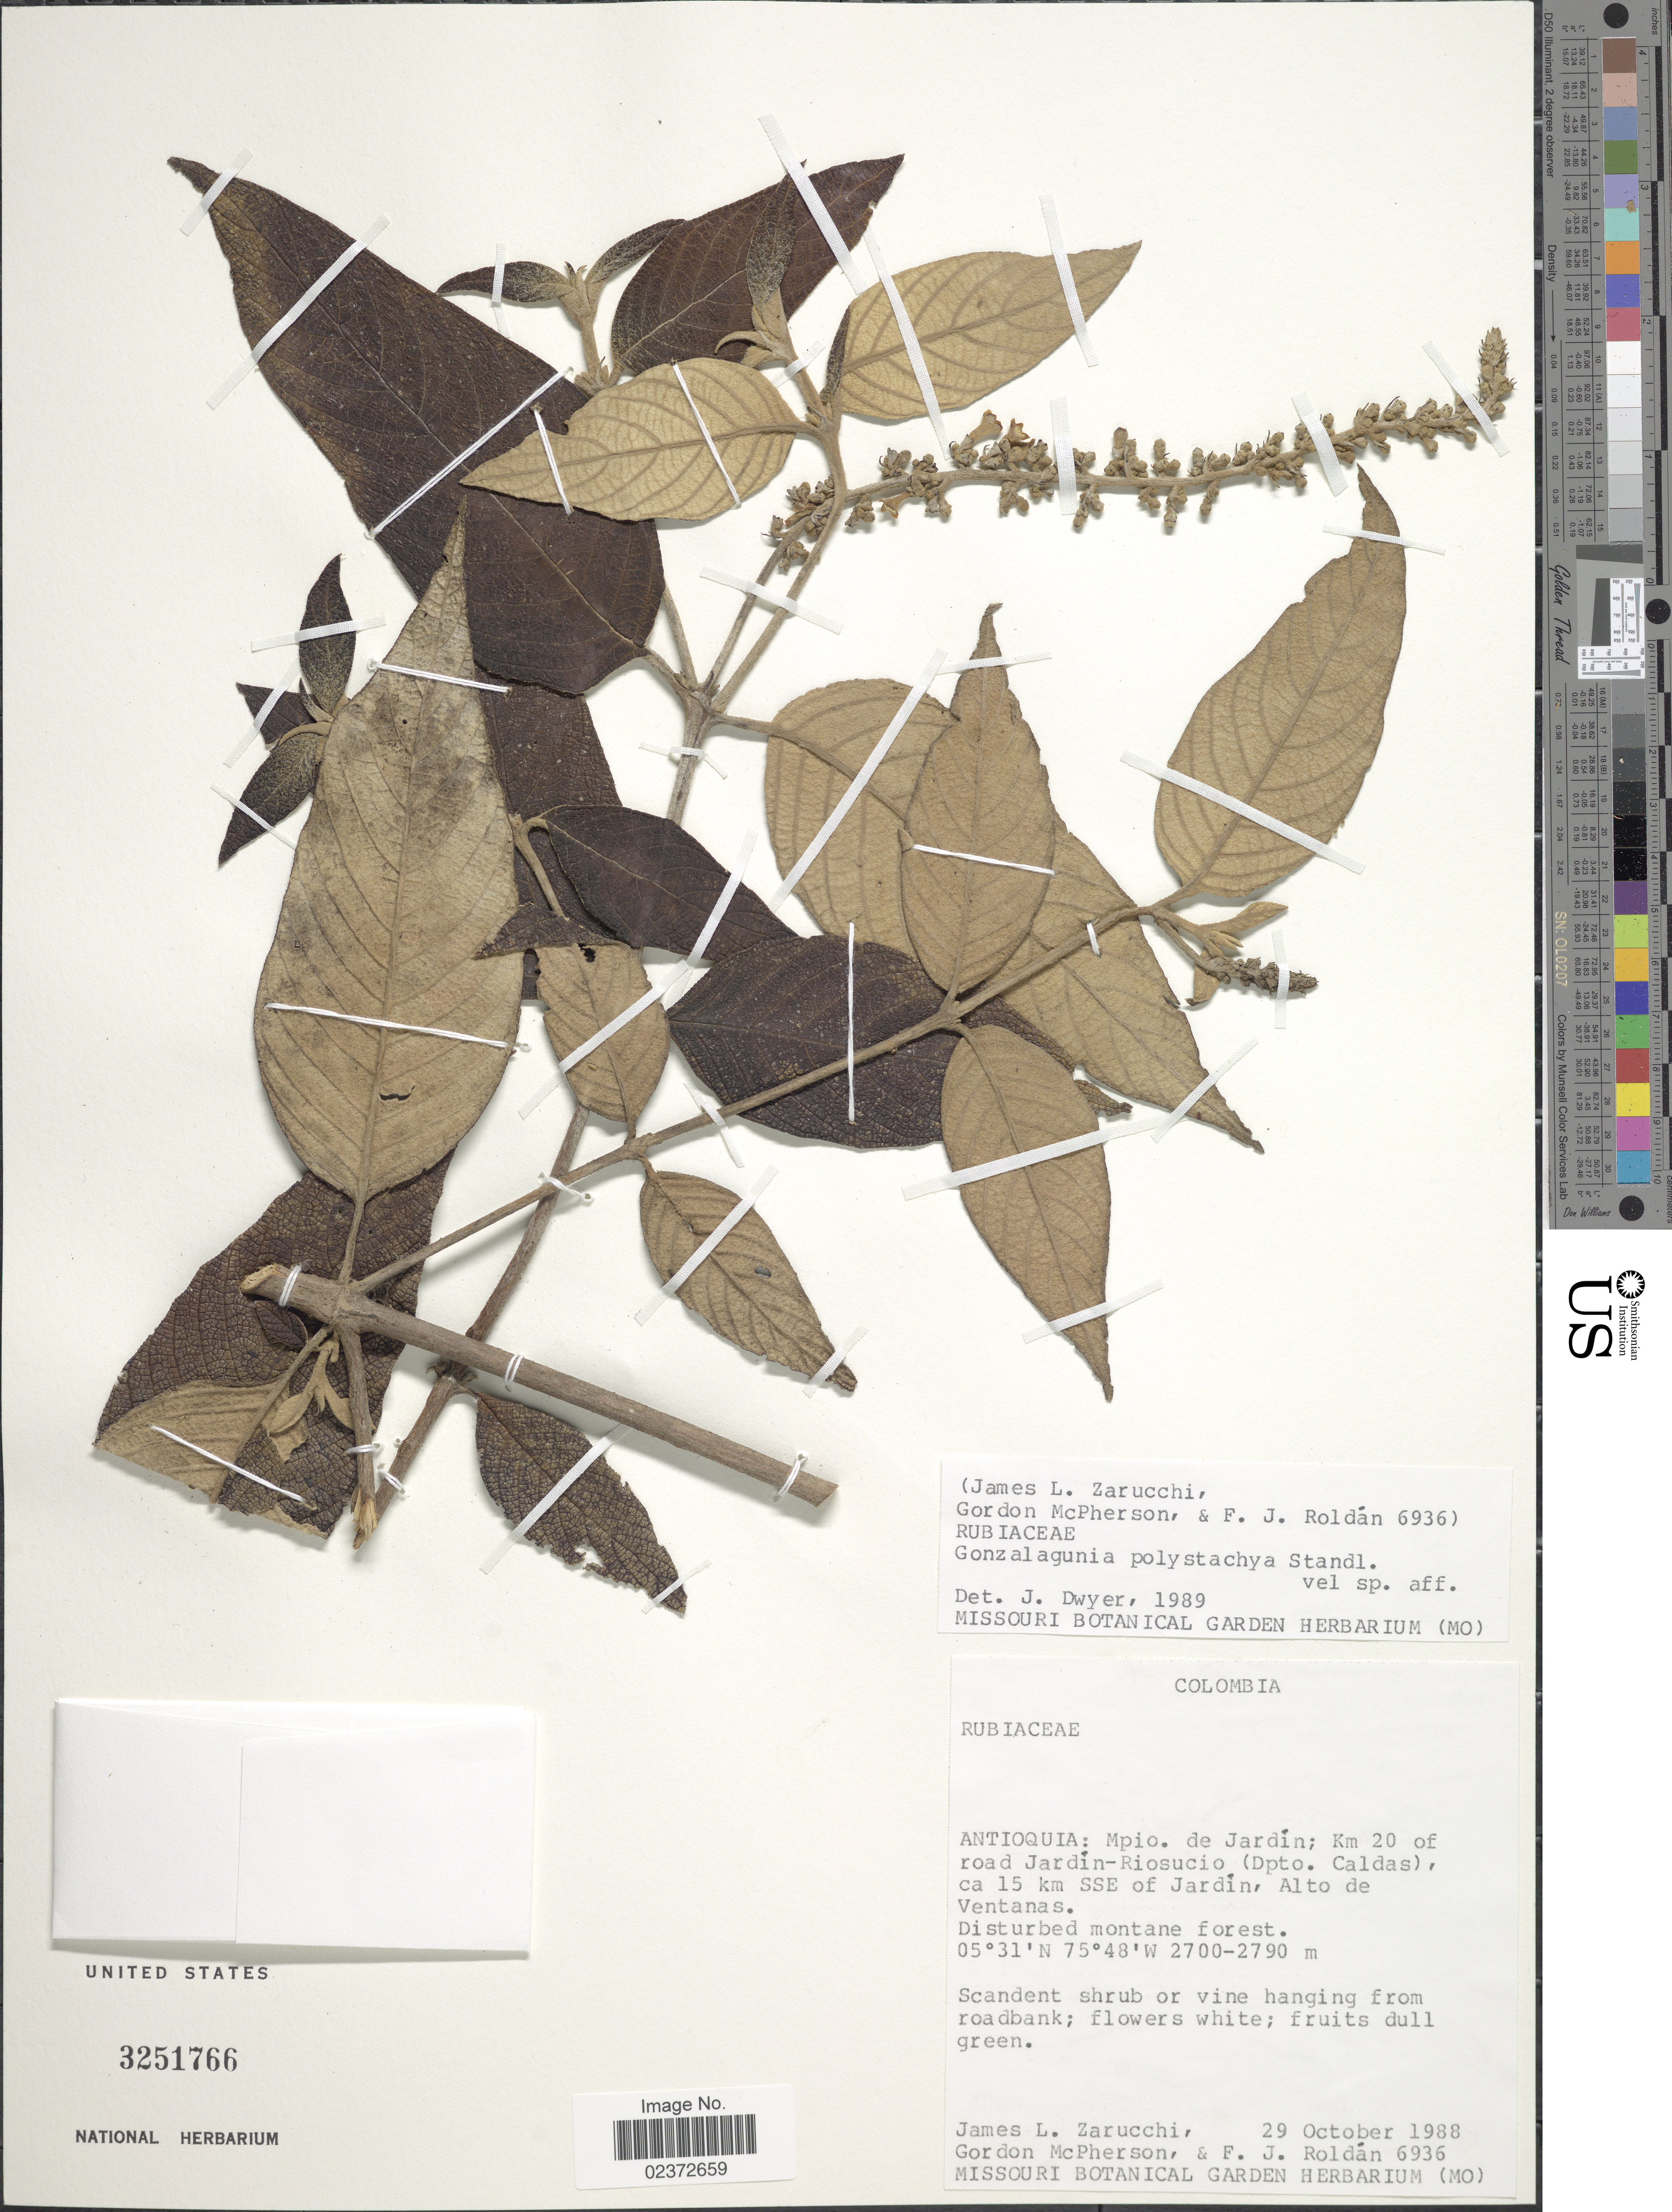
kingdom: Plantae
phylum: Tracheophyta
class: Magnoliopsida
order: Gentianales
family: Rubiaceae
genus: Gonzalagunia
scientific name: Gonzalagunia pachystachya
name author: Standl.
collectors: G. McPherson & F. J. Roldán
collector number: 6936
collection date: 1988-10-29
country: Colombia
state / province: Antioquia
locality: Mpio. de Jardin; Km 20 of road Jardin-Rioucio (Dpto. Caldas), ca 15 km SSE of Jardin, Alto de Ventanas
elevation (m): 2700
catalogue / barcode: US 3251766